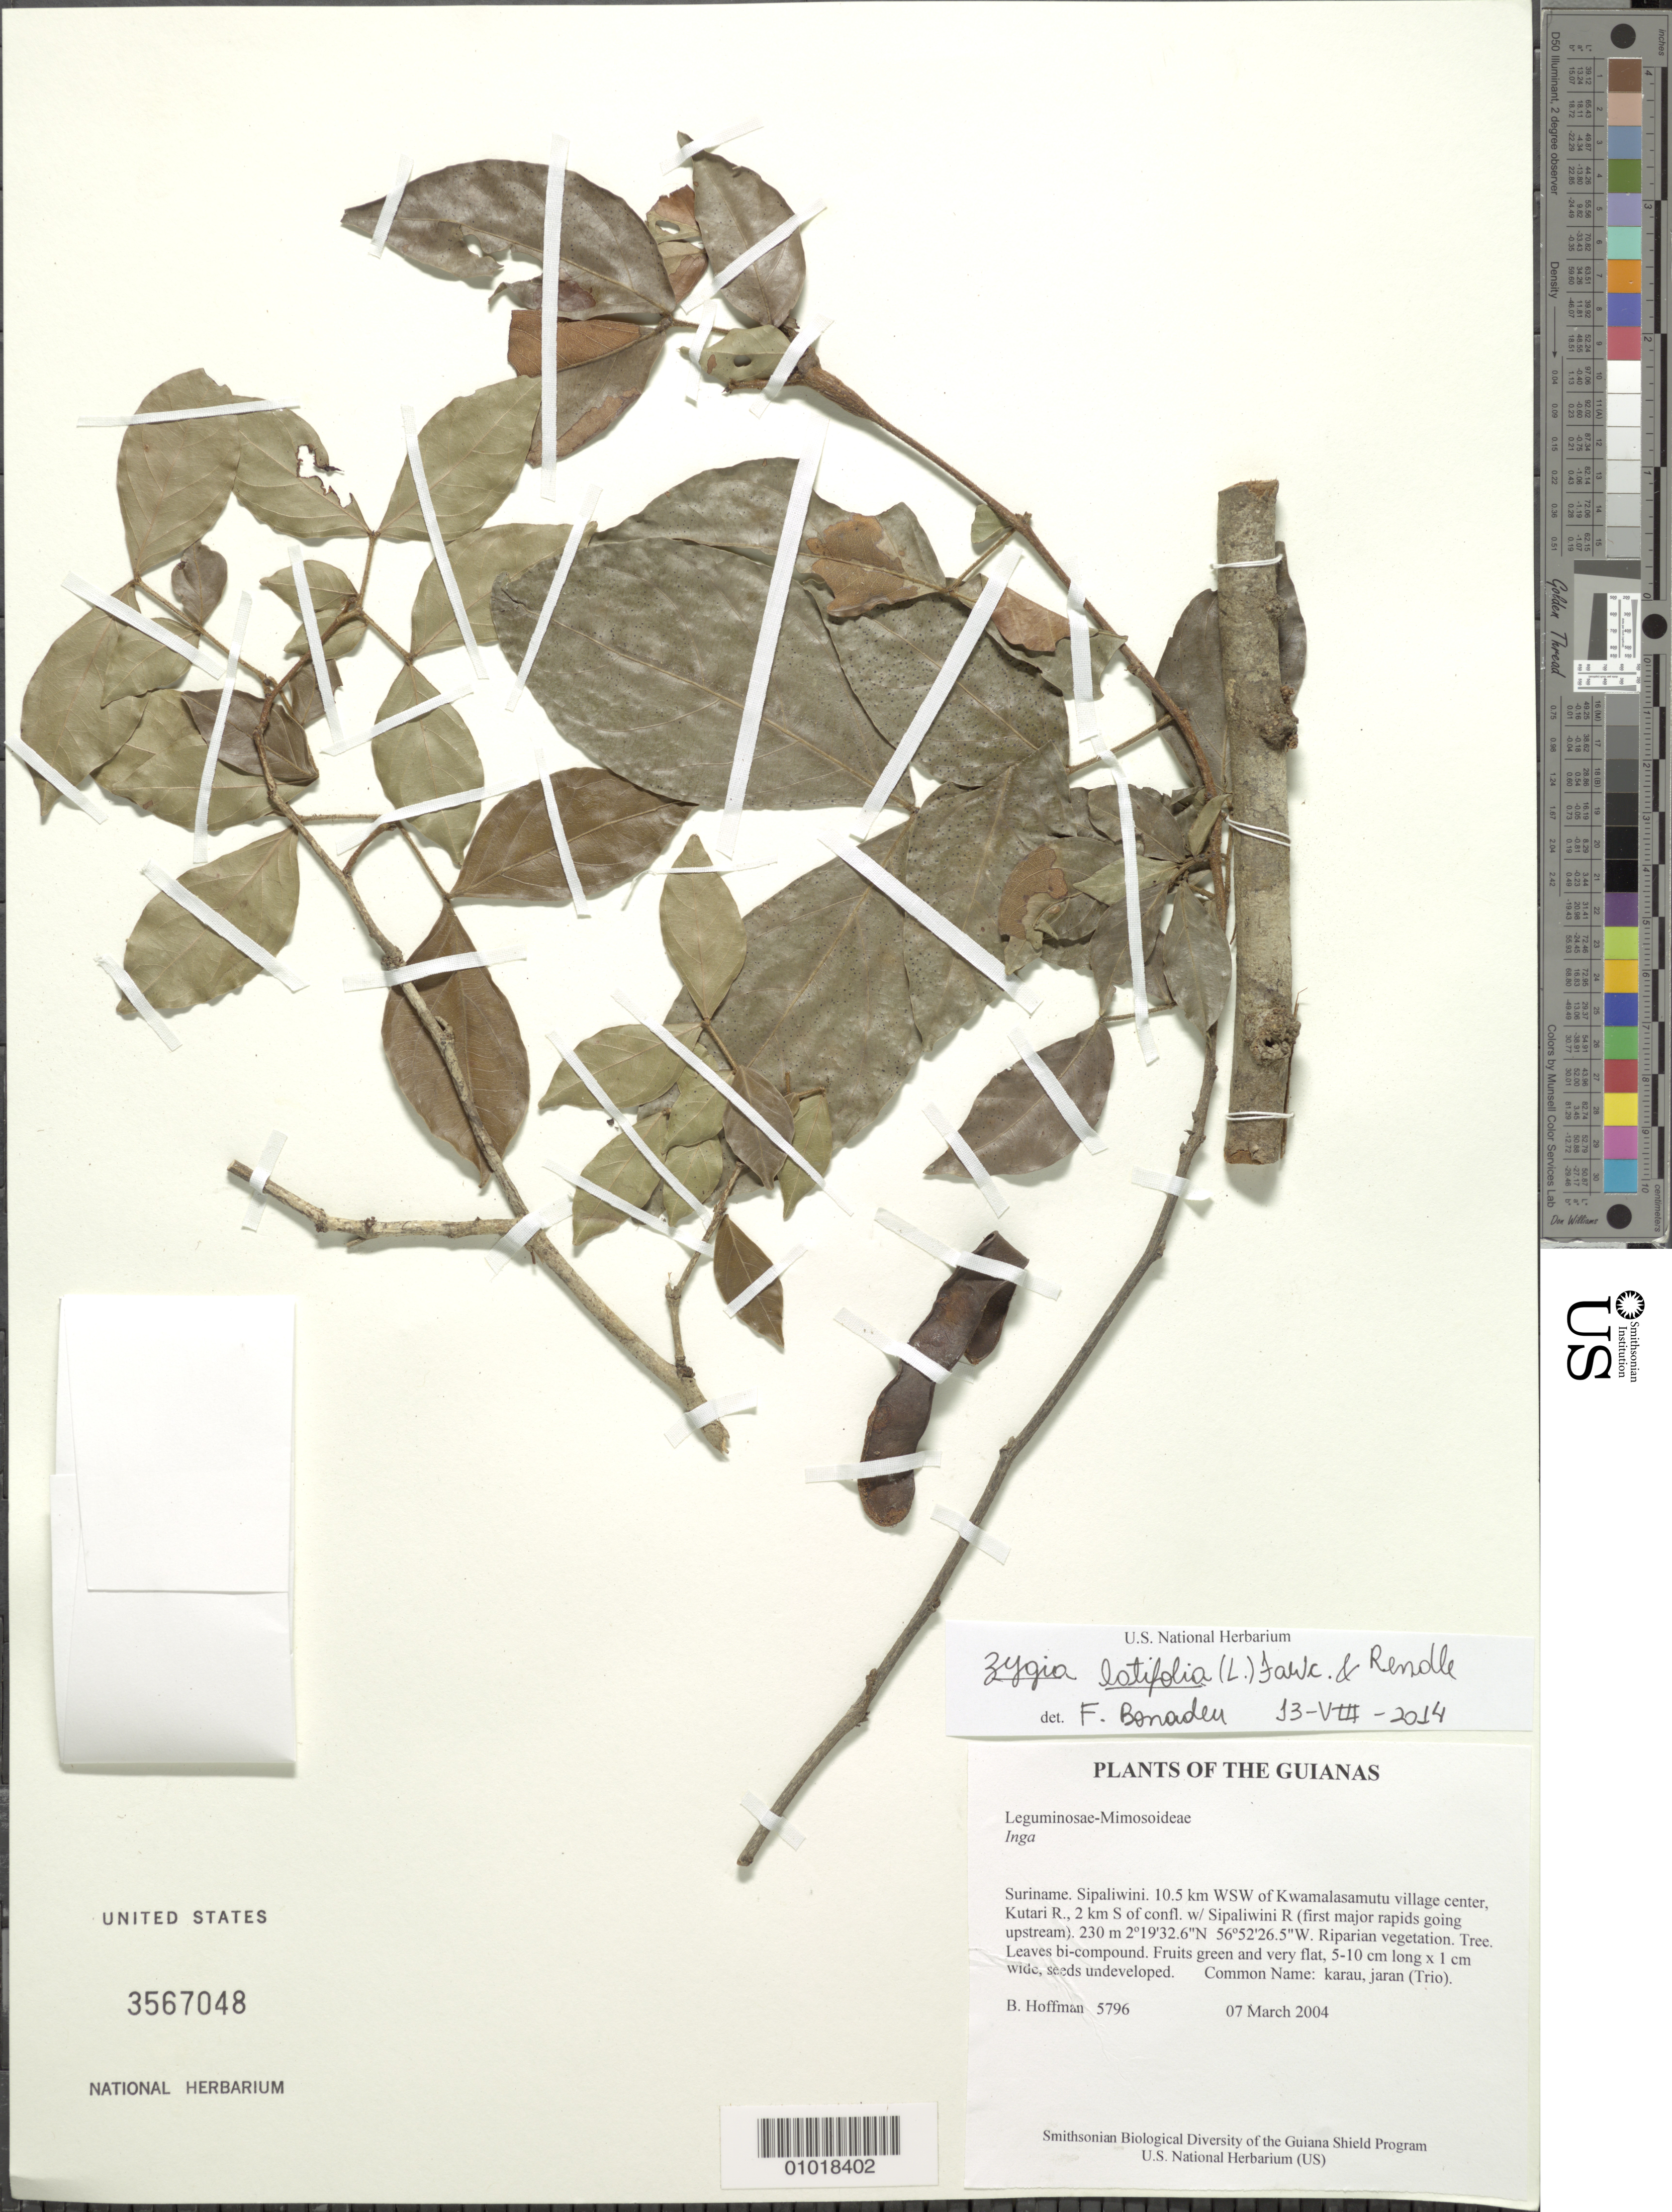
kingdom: Plantae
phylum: Tracheophyta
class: Magnoliopsida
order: Fabales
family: Fabaceae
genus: Zygia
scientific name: Zygia latifolia var. latifolia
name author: (L.) Fawc. & Rendle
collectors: B. Hoffman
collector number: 5796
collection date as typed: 07 March 2004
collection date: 2004-03-07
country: Suriname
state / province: Sipaliwini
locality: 10.5 km WSW of Kwamalasamutu village center, Kutari R., 2 km S of confl. w/ Sipaliwini R (first major rapids going upstream)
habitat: Riparian vegetation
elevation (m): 230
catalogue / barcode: US 3567048